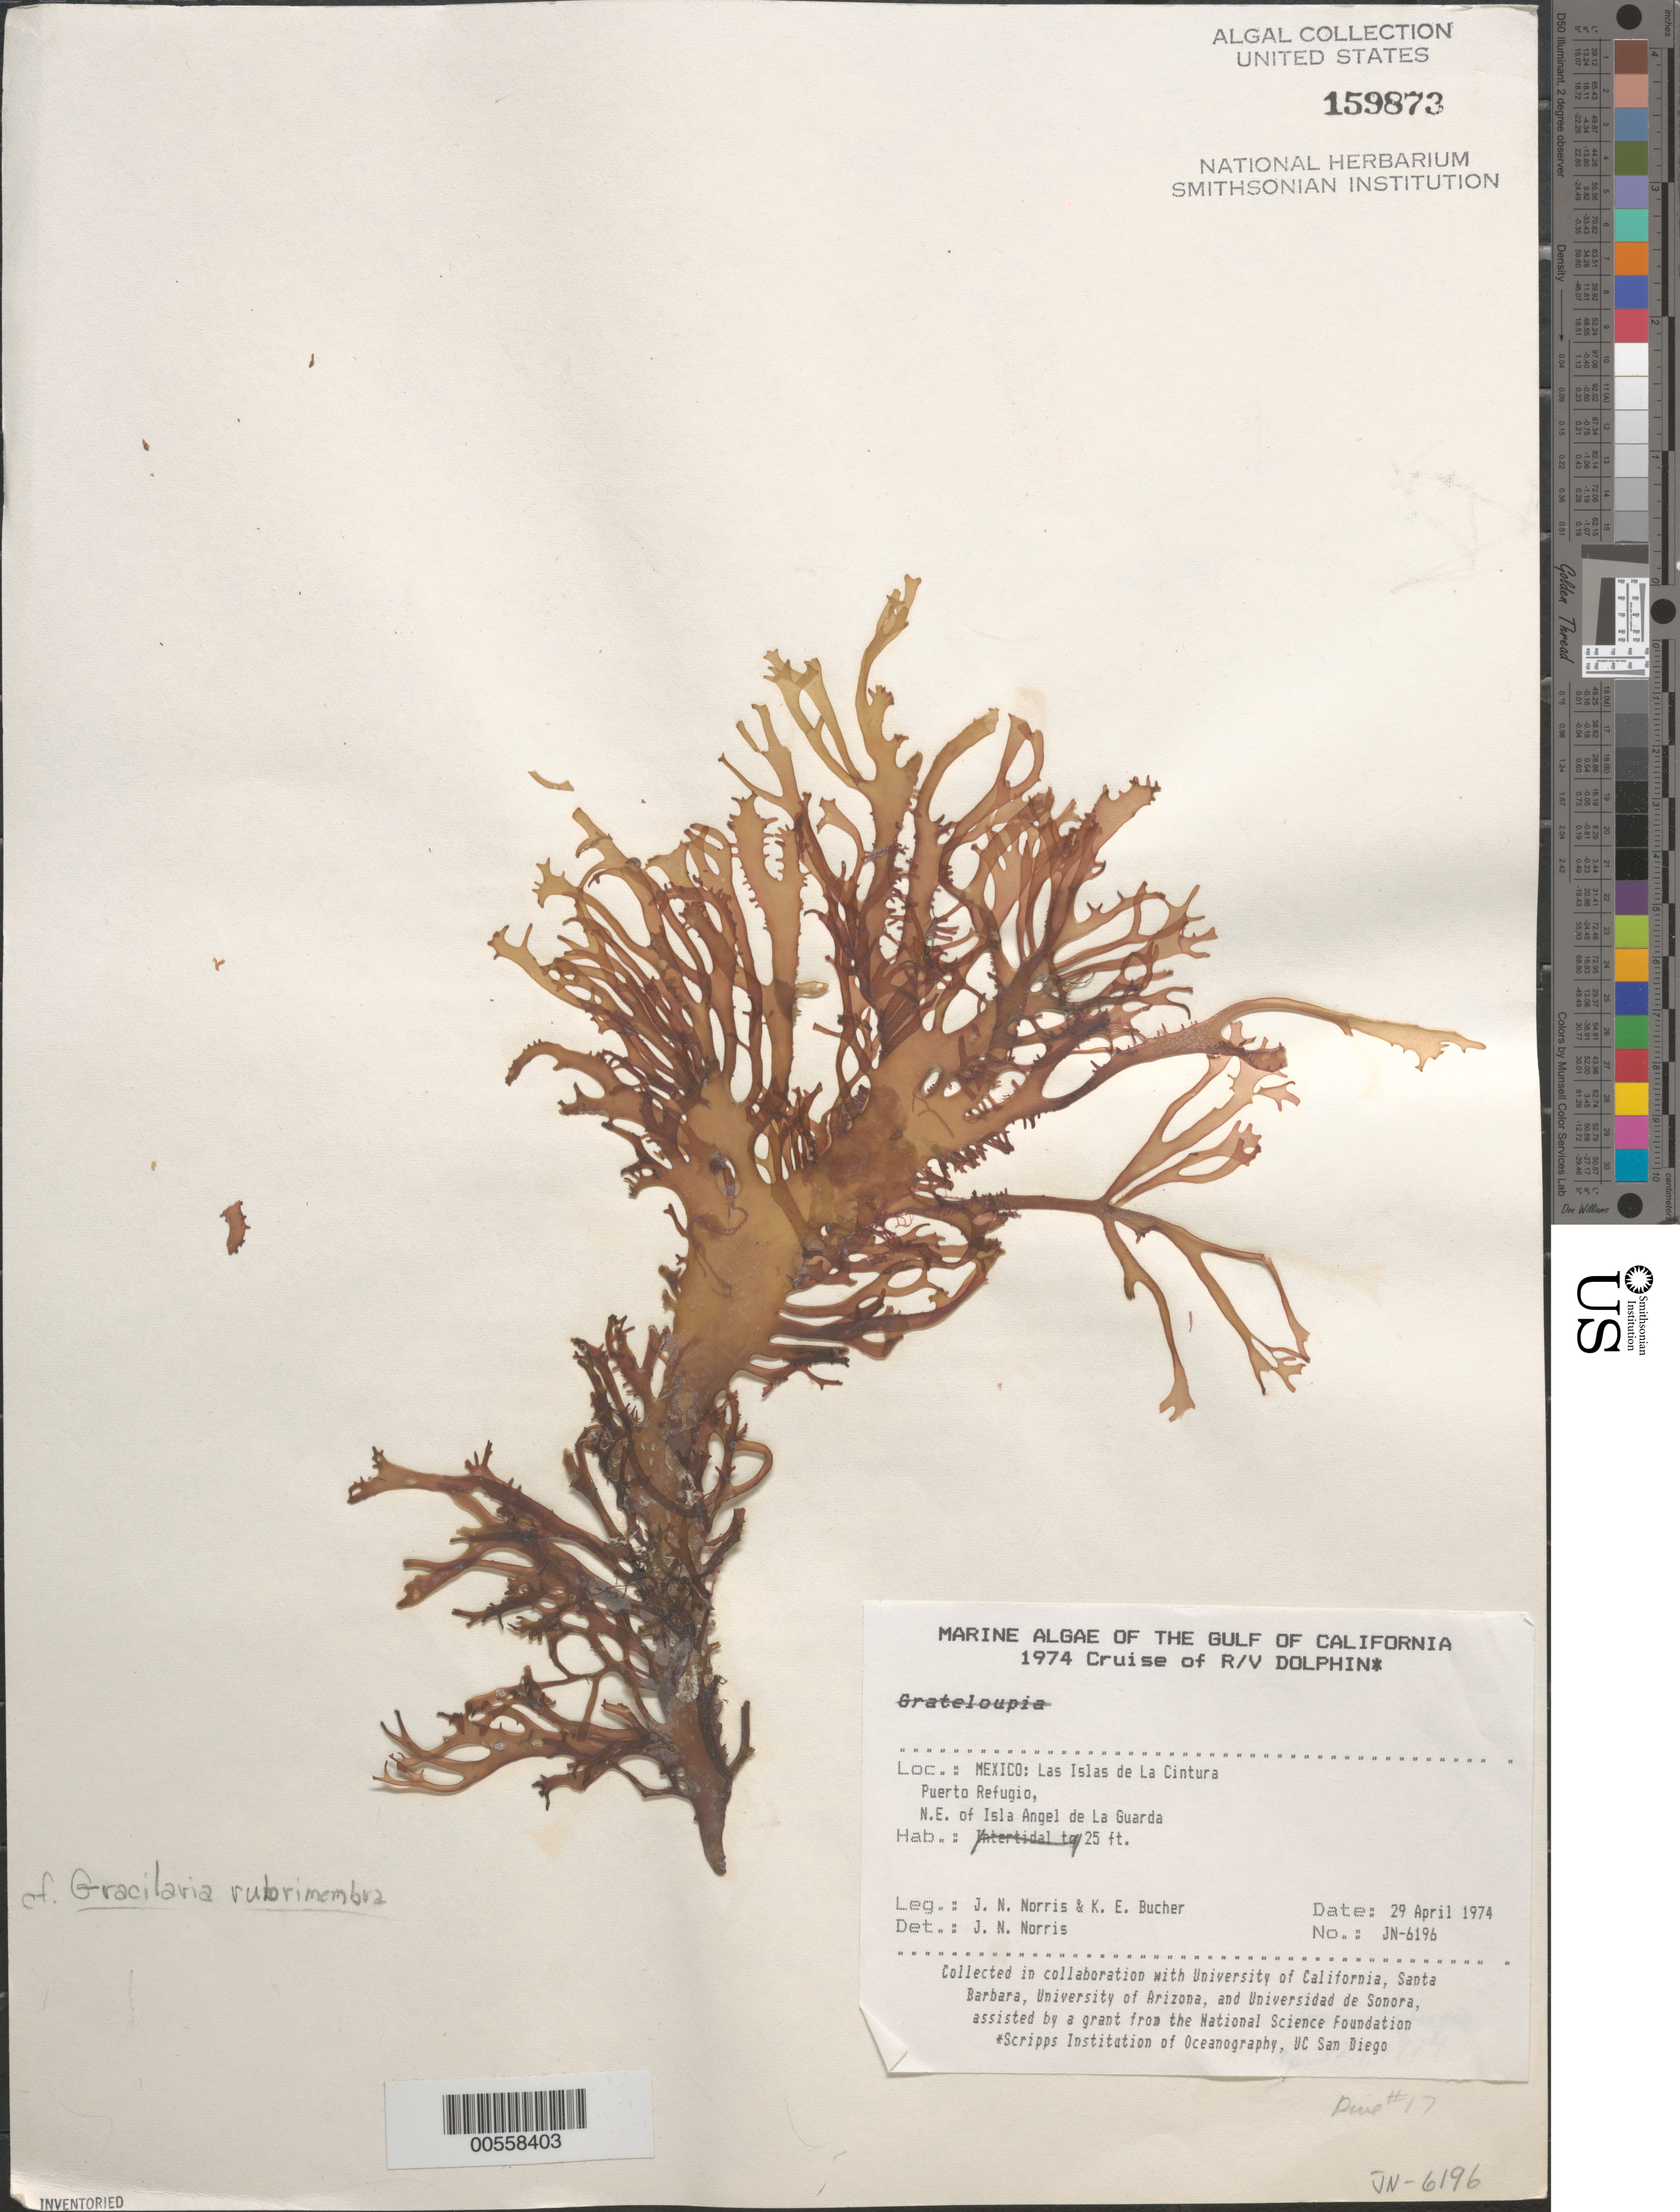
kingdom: Plantae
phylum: Rhodophyta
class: Florideophyceae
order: Halymeniales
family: Halymeniaceae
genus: Grateloupia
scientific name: Grateloupia sp.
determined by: Norris, James N.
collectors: J. N. Norris & K. E. Bucher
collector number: JN-6196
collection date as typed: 29 Apr 1974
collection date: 1974-04-29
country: Mexico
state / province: Baja California Norte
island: Las Islas de la Cintura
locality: Puerto Refugio, northeast of Isla Angel de la Guarda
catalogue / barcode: US 159873